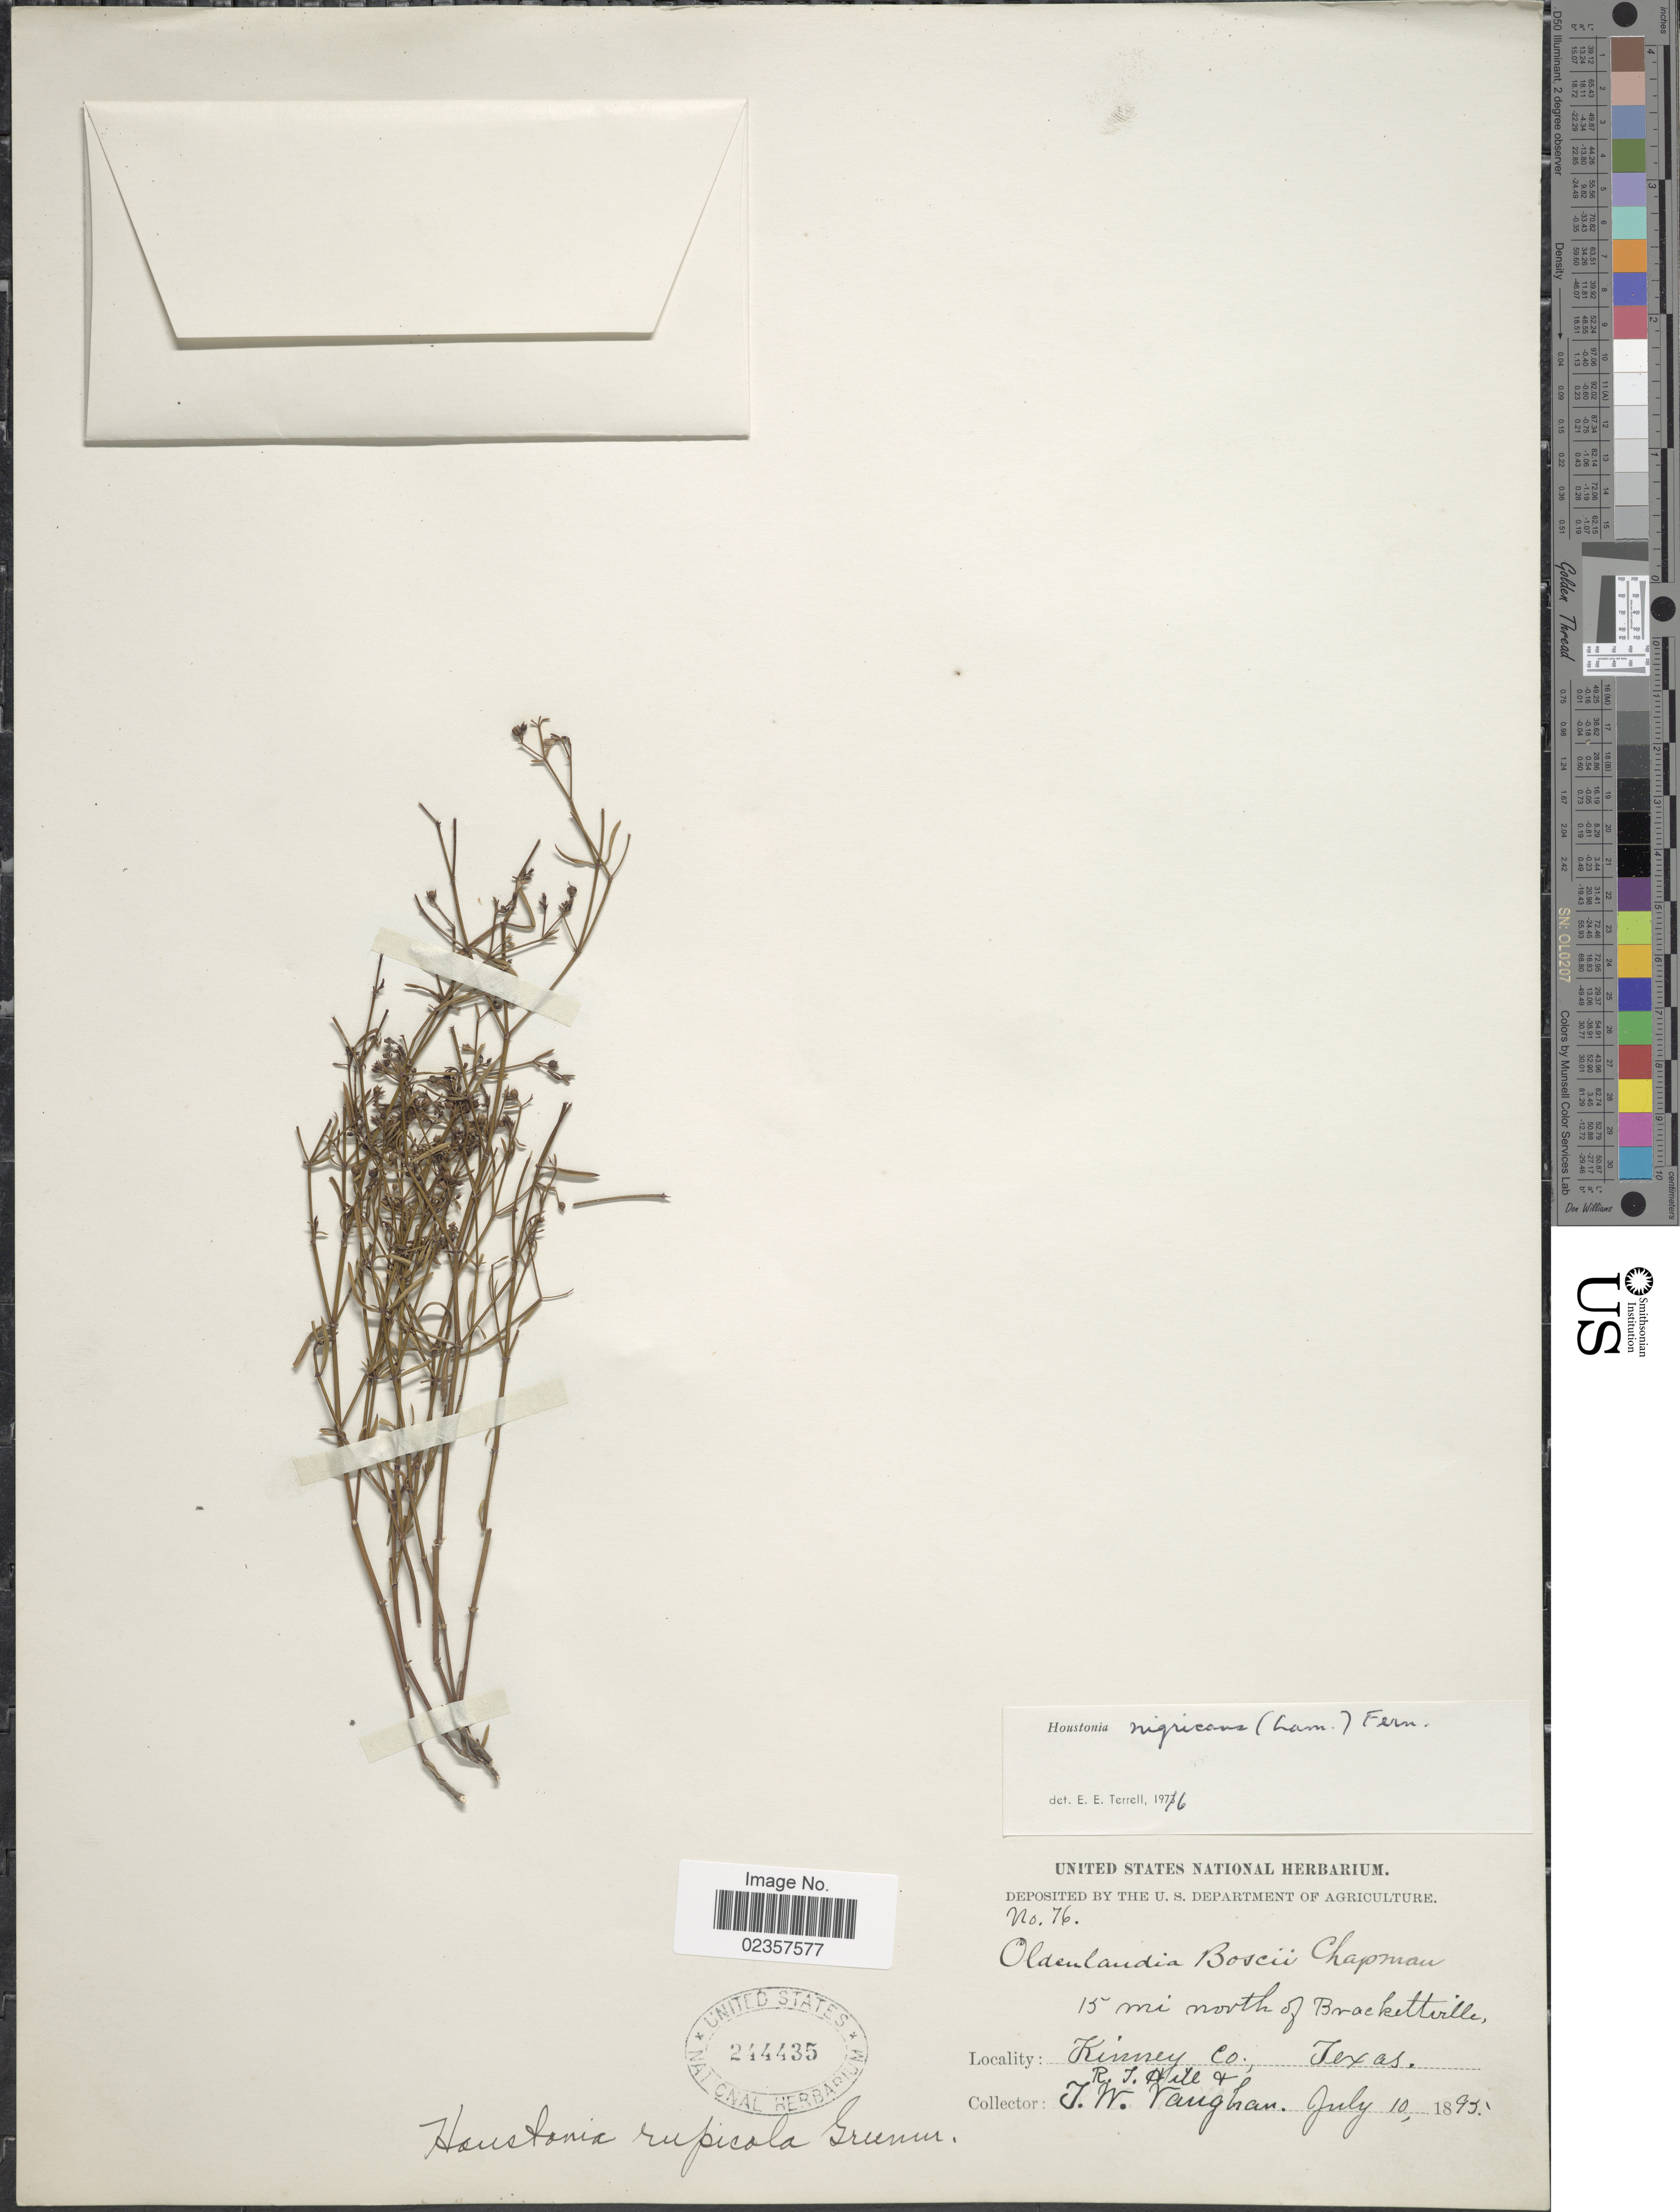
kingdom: Plantae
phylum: Tracheophyta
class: Magnoliopsida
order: Gentianales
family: Rubiaceae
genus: Houstonia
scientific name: Houstonia nigricans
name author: (Lam.) Fernald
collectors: R. Hill & T. Vaughan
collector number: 76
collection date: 1893-07-10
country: United States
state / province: Texas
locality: Kinney Co. 15 mi north of Brackettville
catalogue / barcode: US 244435